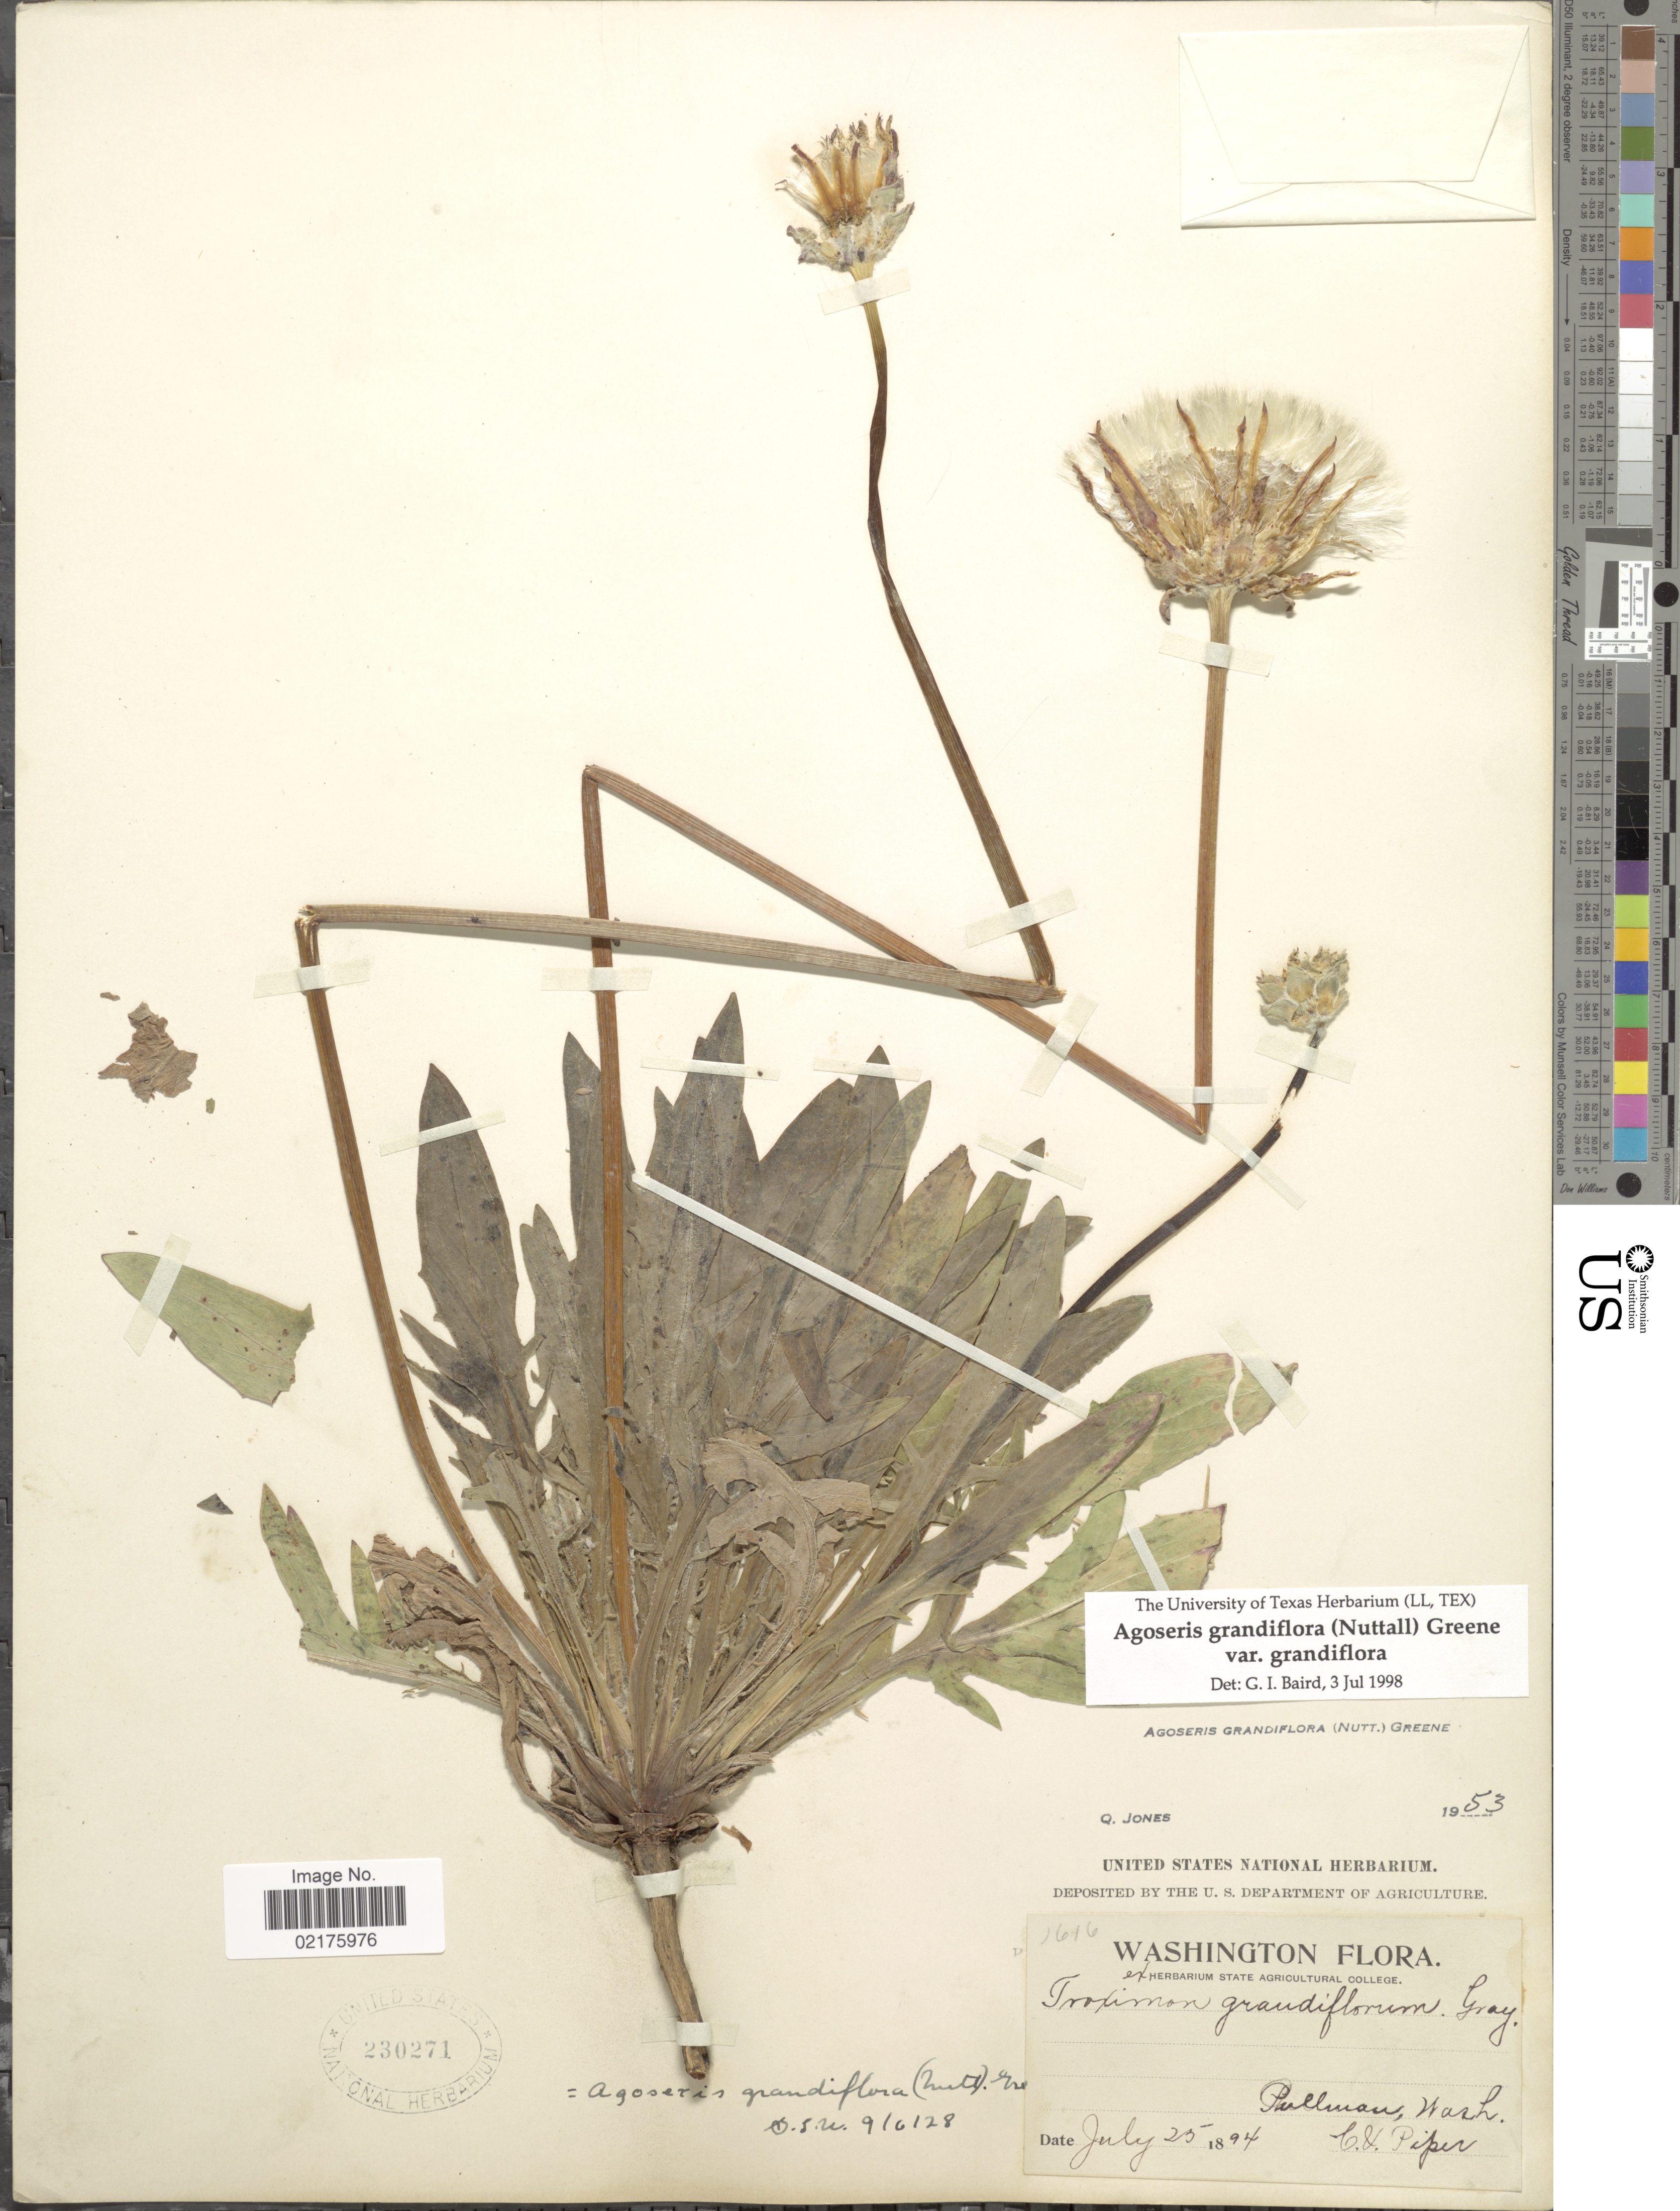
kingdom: Plantae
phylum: Tracheophyta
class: Magnoliopsida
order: Asterales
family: Asteraceae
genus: Agoseris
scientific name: Agoseris grandiflora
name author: (Nutt.) Greene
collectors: C. V. Piper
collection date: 1894-07-25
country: United States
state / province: Washington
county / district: Whitman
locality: Pullman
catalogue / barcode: US 230271